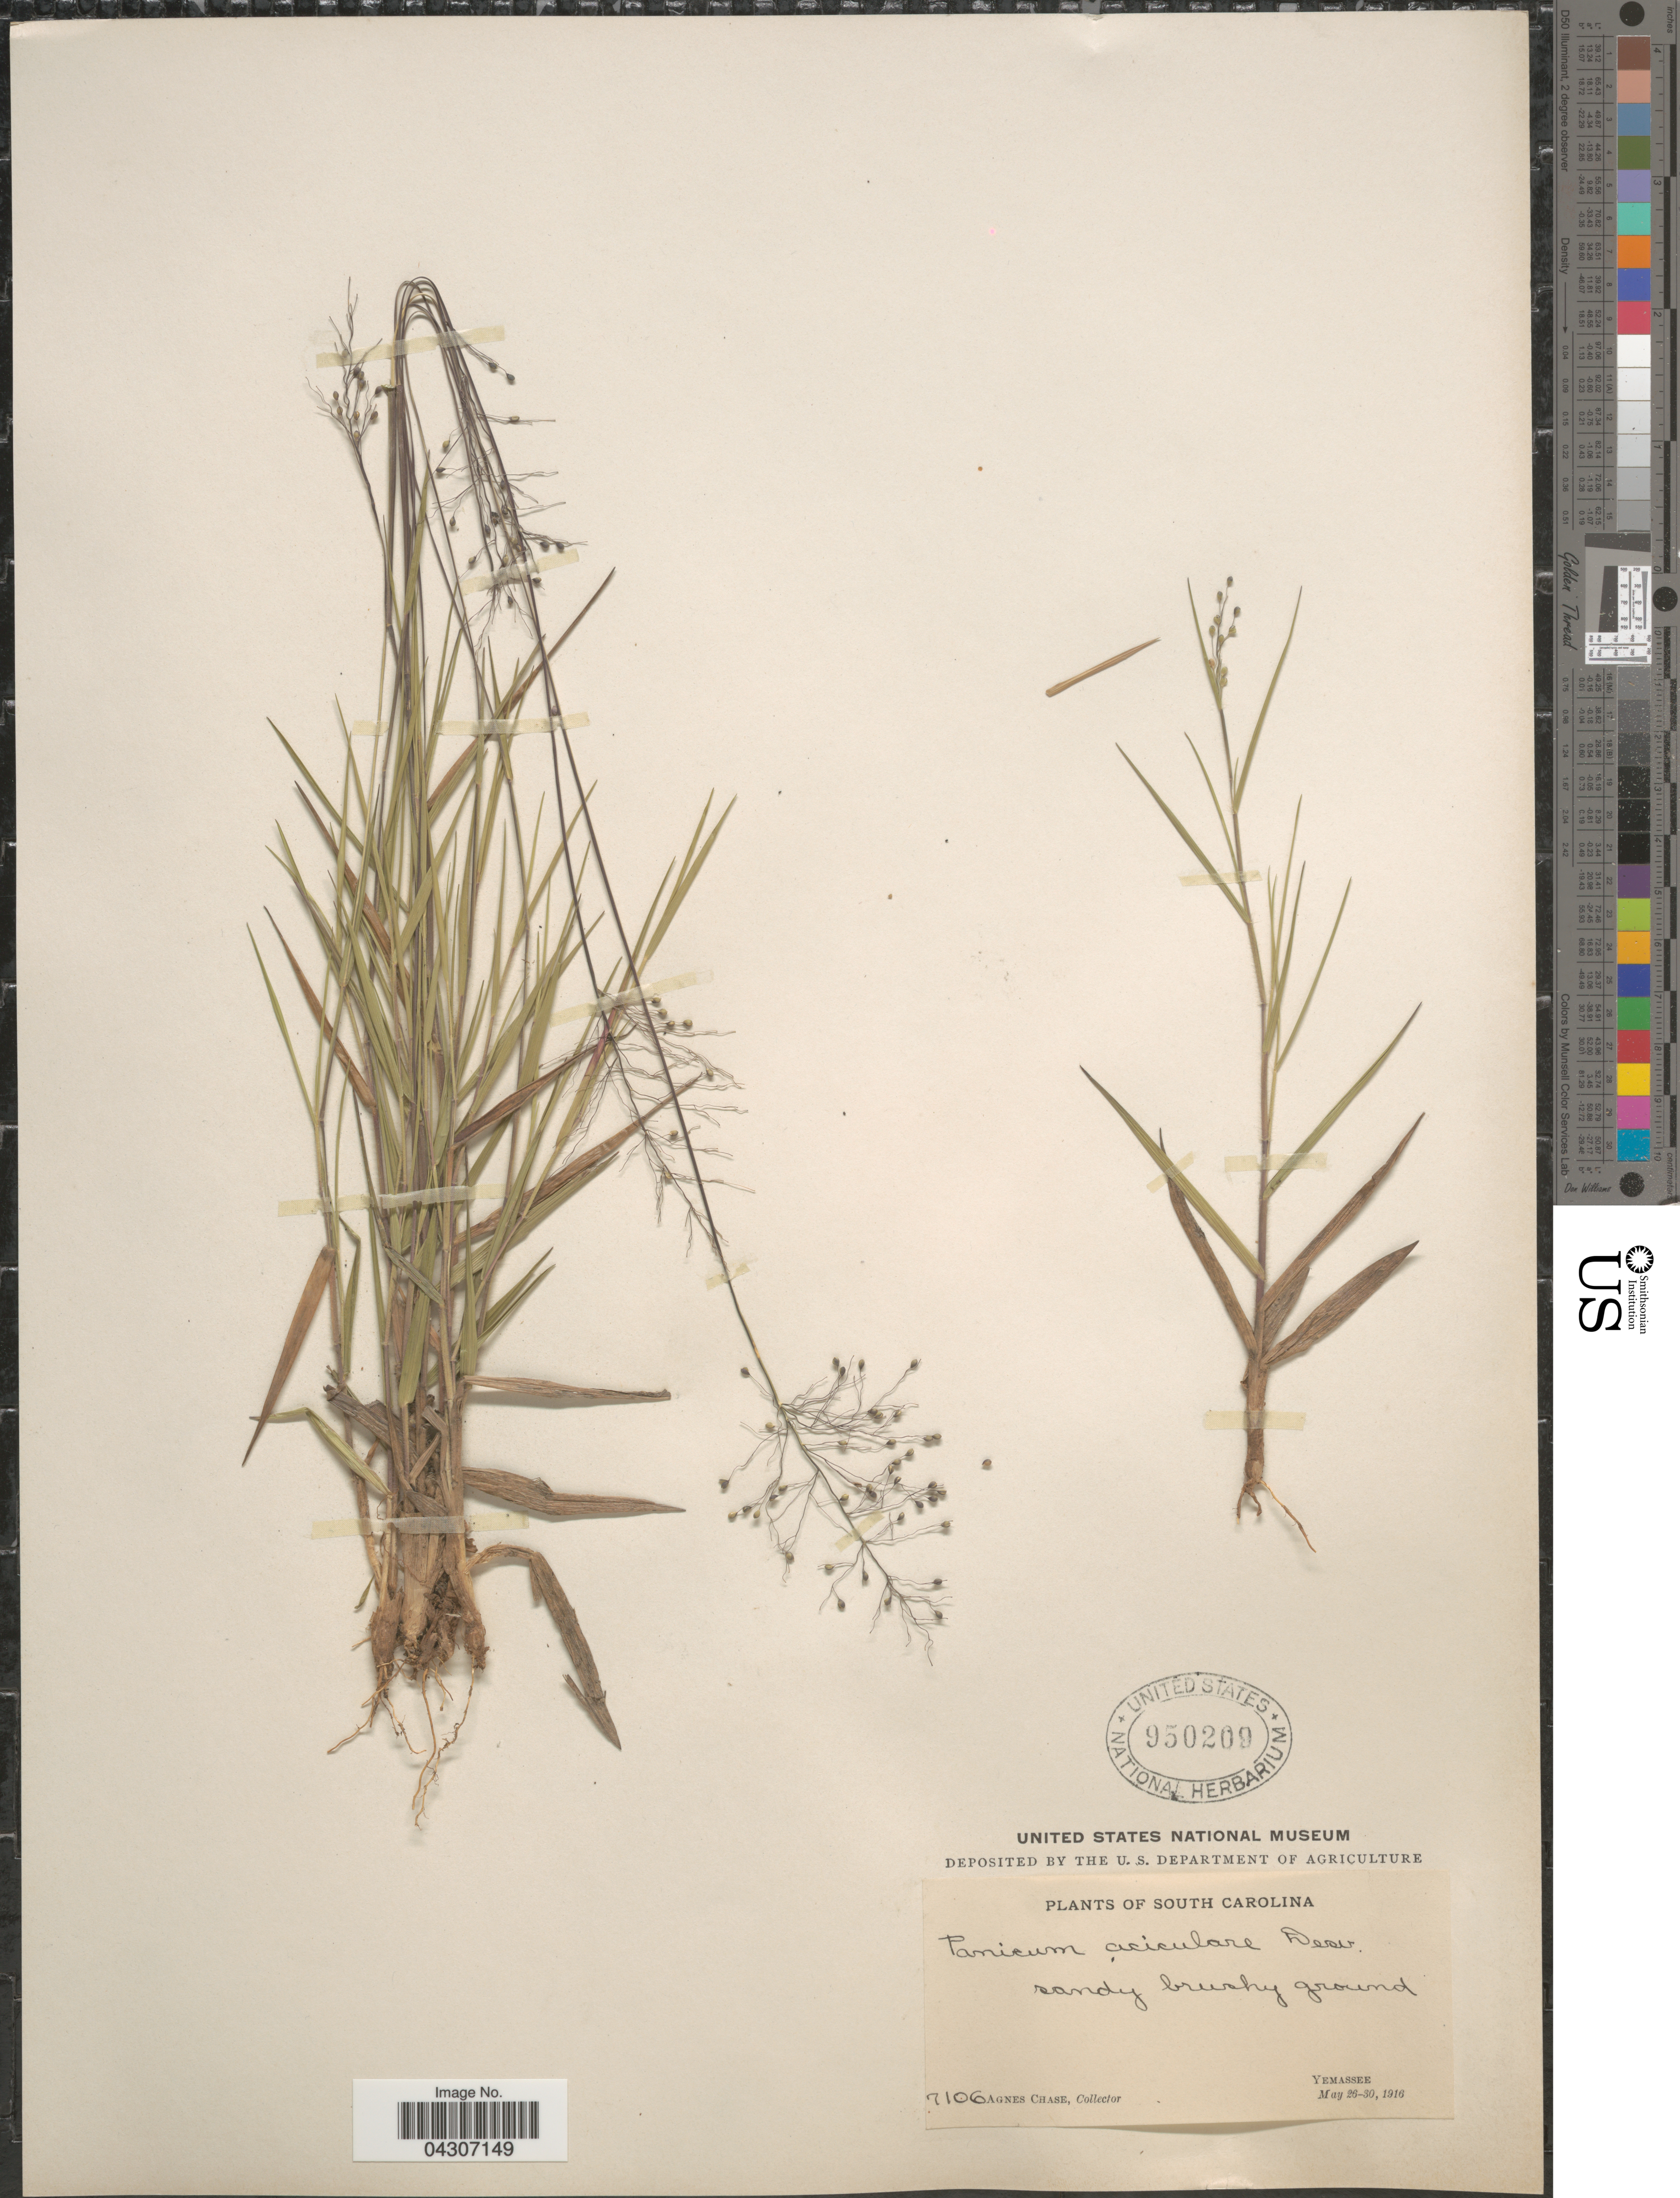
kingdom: Plantae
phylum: Tracheophyta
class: Liliopsida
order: Poales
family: Poaceae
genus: Dichanthelium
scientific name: Dichanthelium aciculare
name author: (Desv. ex Poir.) Gould & C.A. Clark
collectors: A. Chase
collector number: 7106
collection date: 1916-05-26/1916-05-30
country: United States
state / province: South Carolina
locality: Yemassee.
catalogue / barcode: US 950209